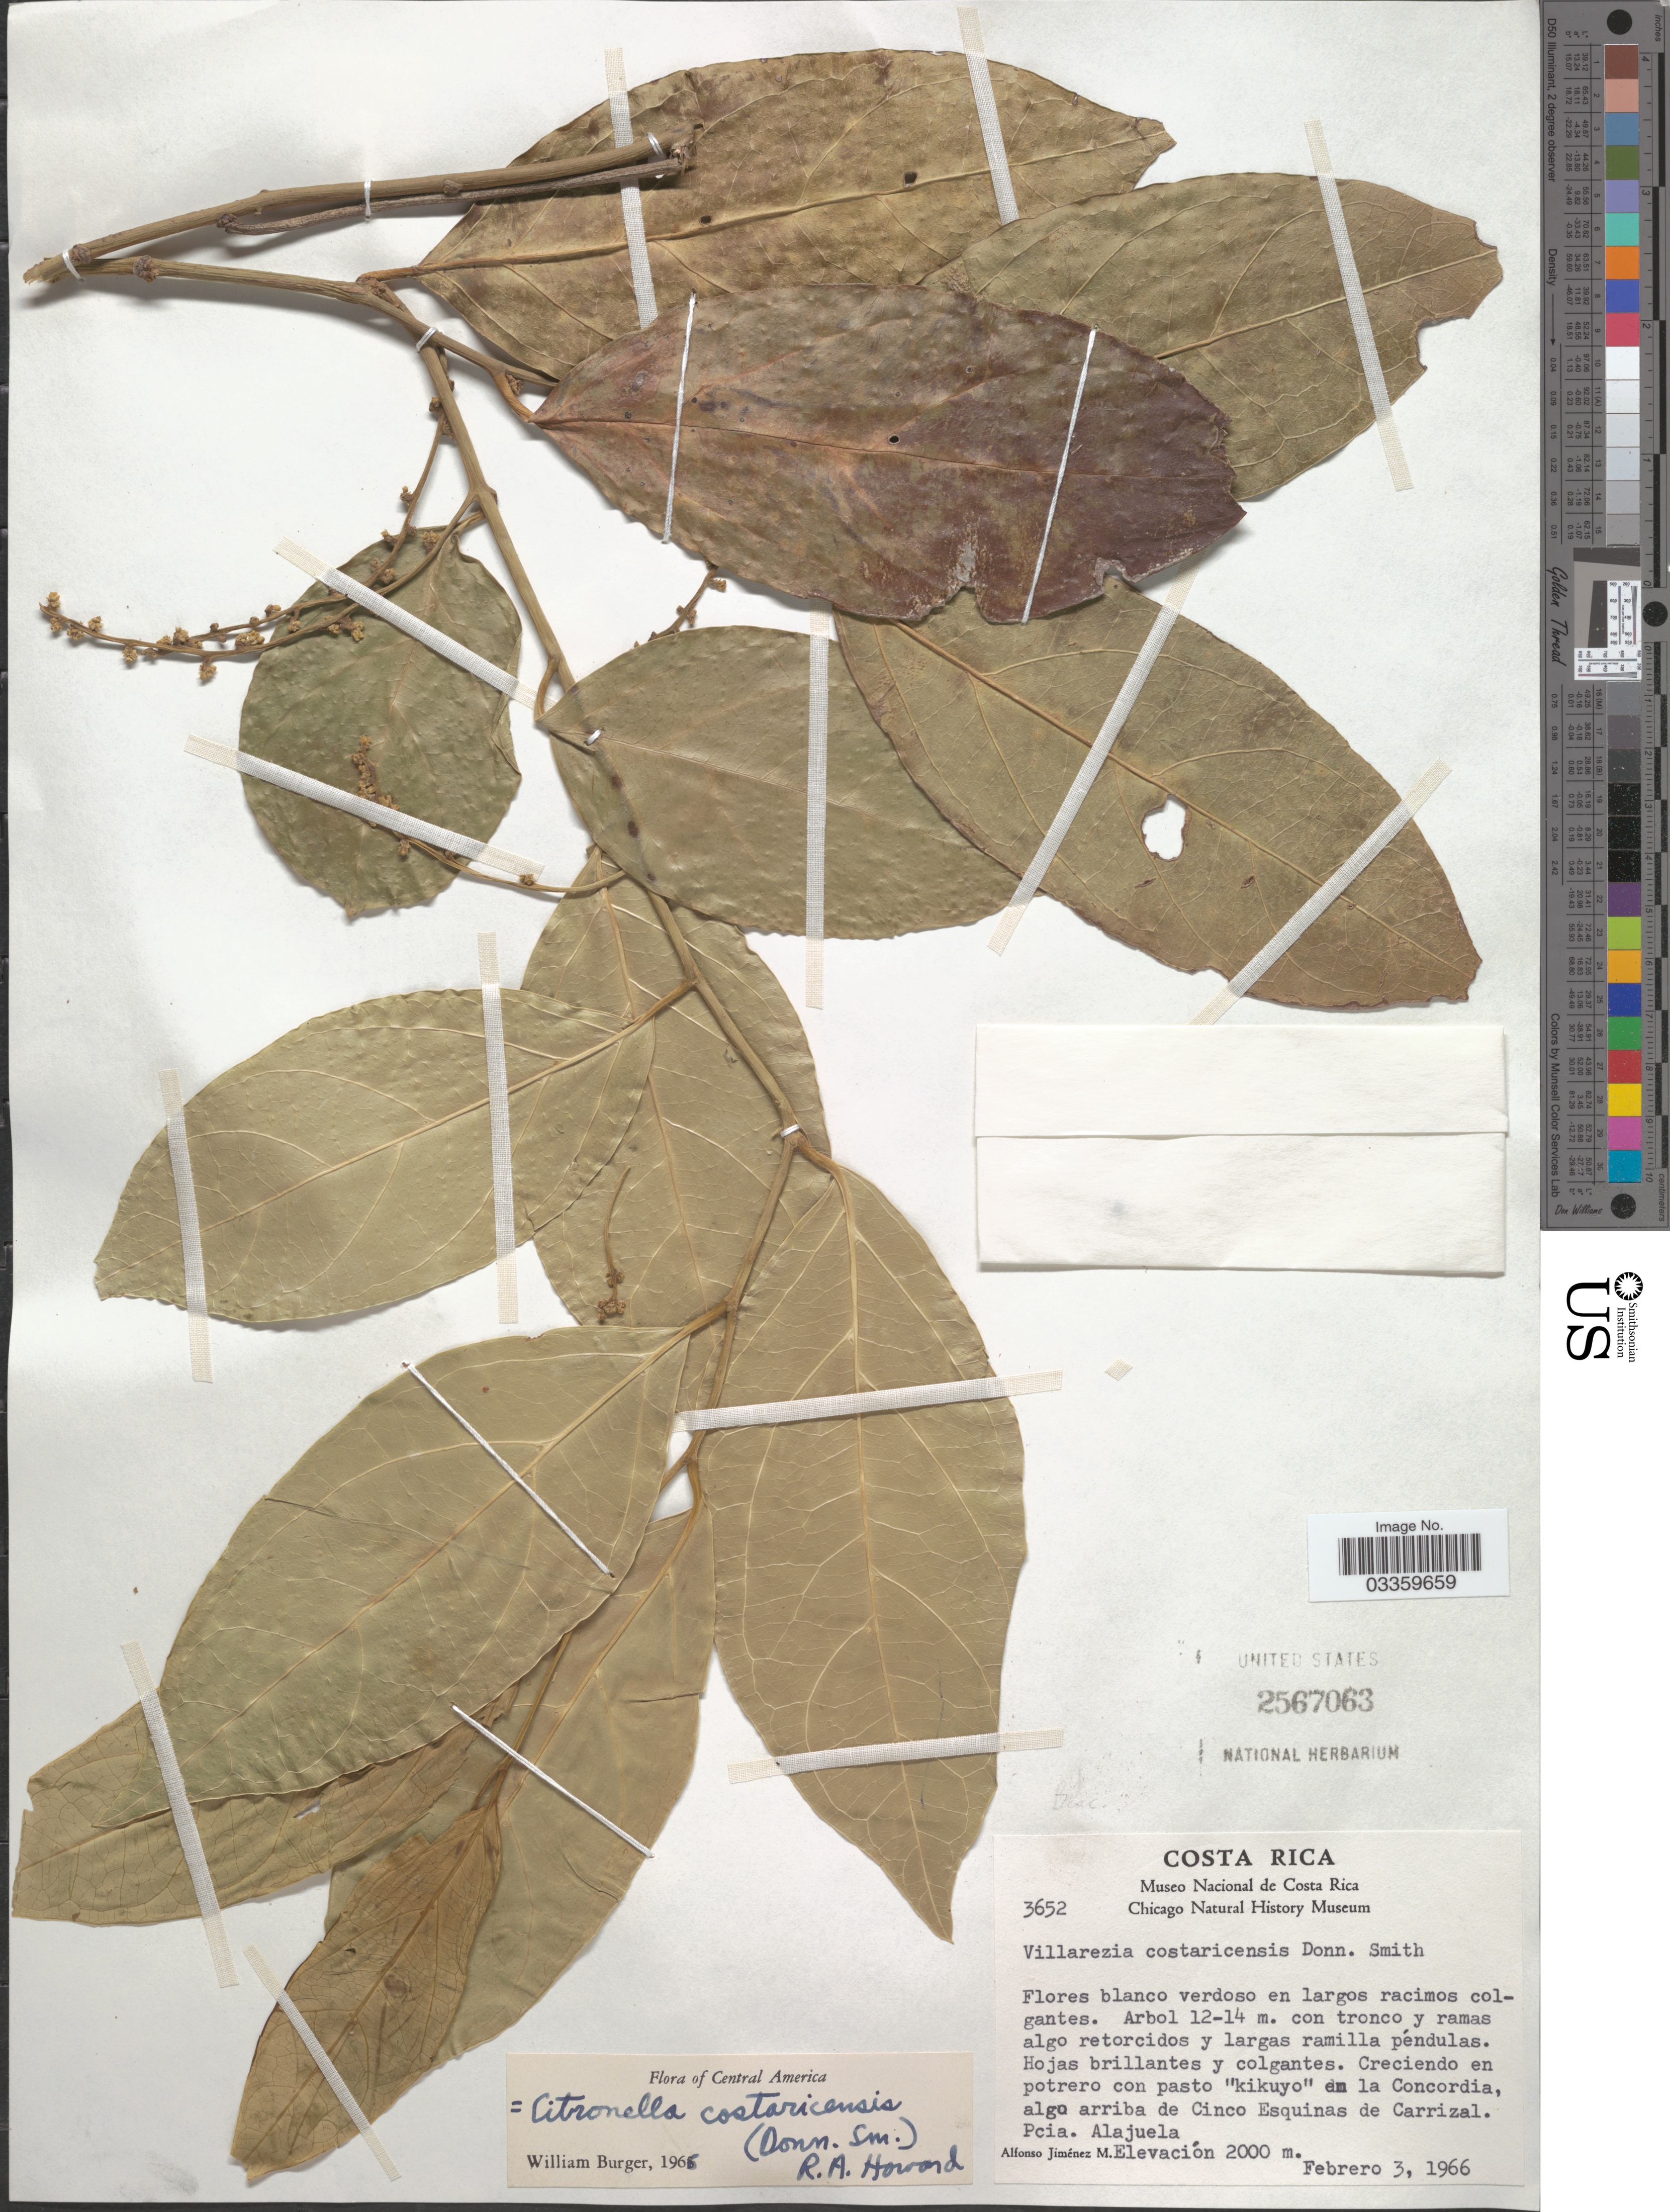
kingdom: Plantae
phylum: Tracheophyta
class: Magnoliopsida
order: Cardiopteridales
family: Cardiopteridaceae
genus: Citronella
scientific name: Citronella costaricensis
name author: (Donn. Sm.) R.A. Howard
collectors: A. Jimenez M.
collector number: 3652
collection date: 1966-02-03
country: Costa Rica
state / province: Alajuela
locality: Creciendo en potrero con pasto "kikuyo" en la Concordia, algo arriba de Cinco Esquinas de Carrizal.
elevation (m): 2000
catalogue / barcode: US 2567063